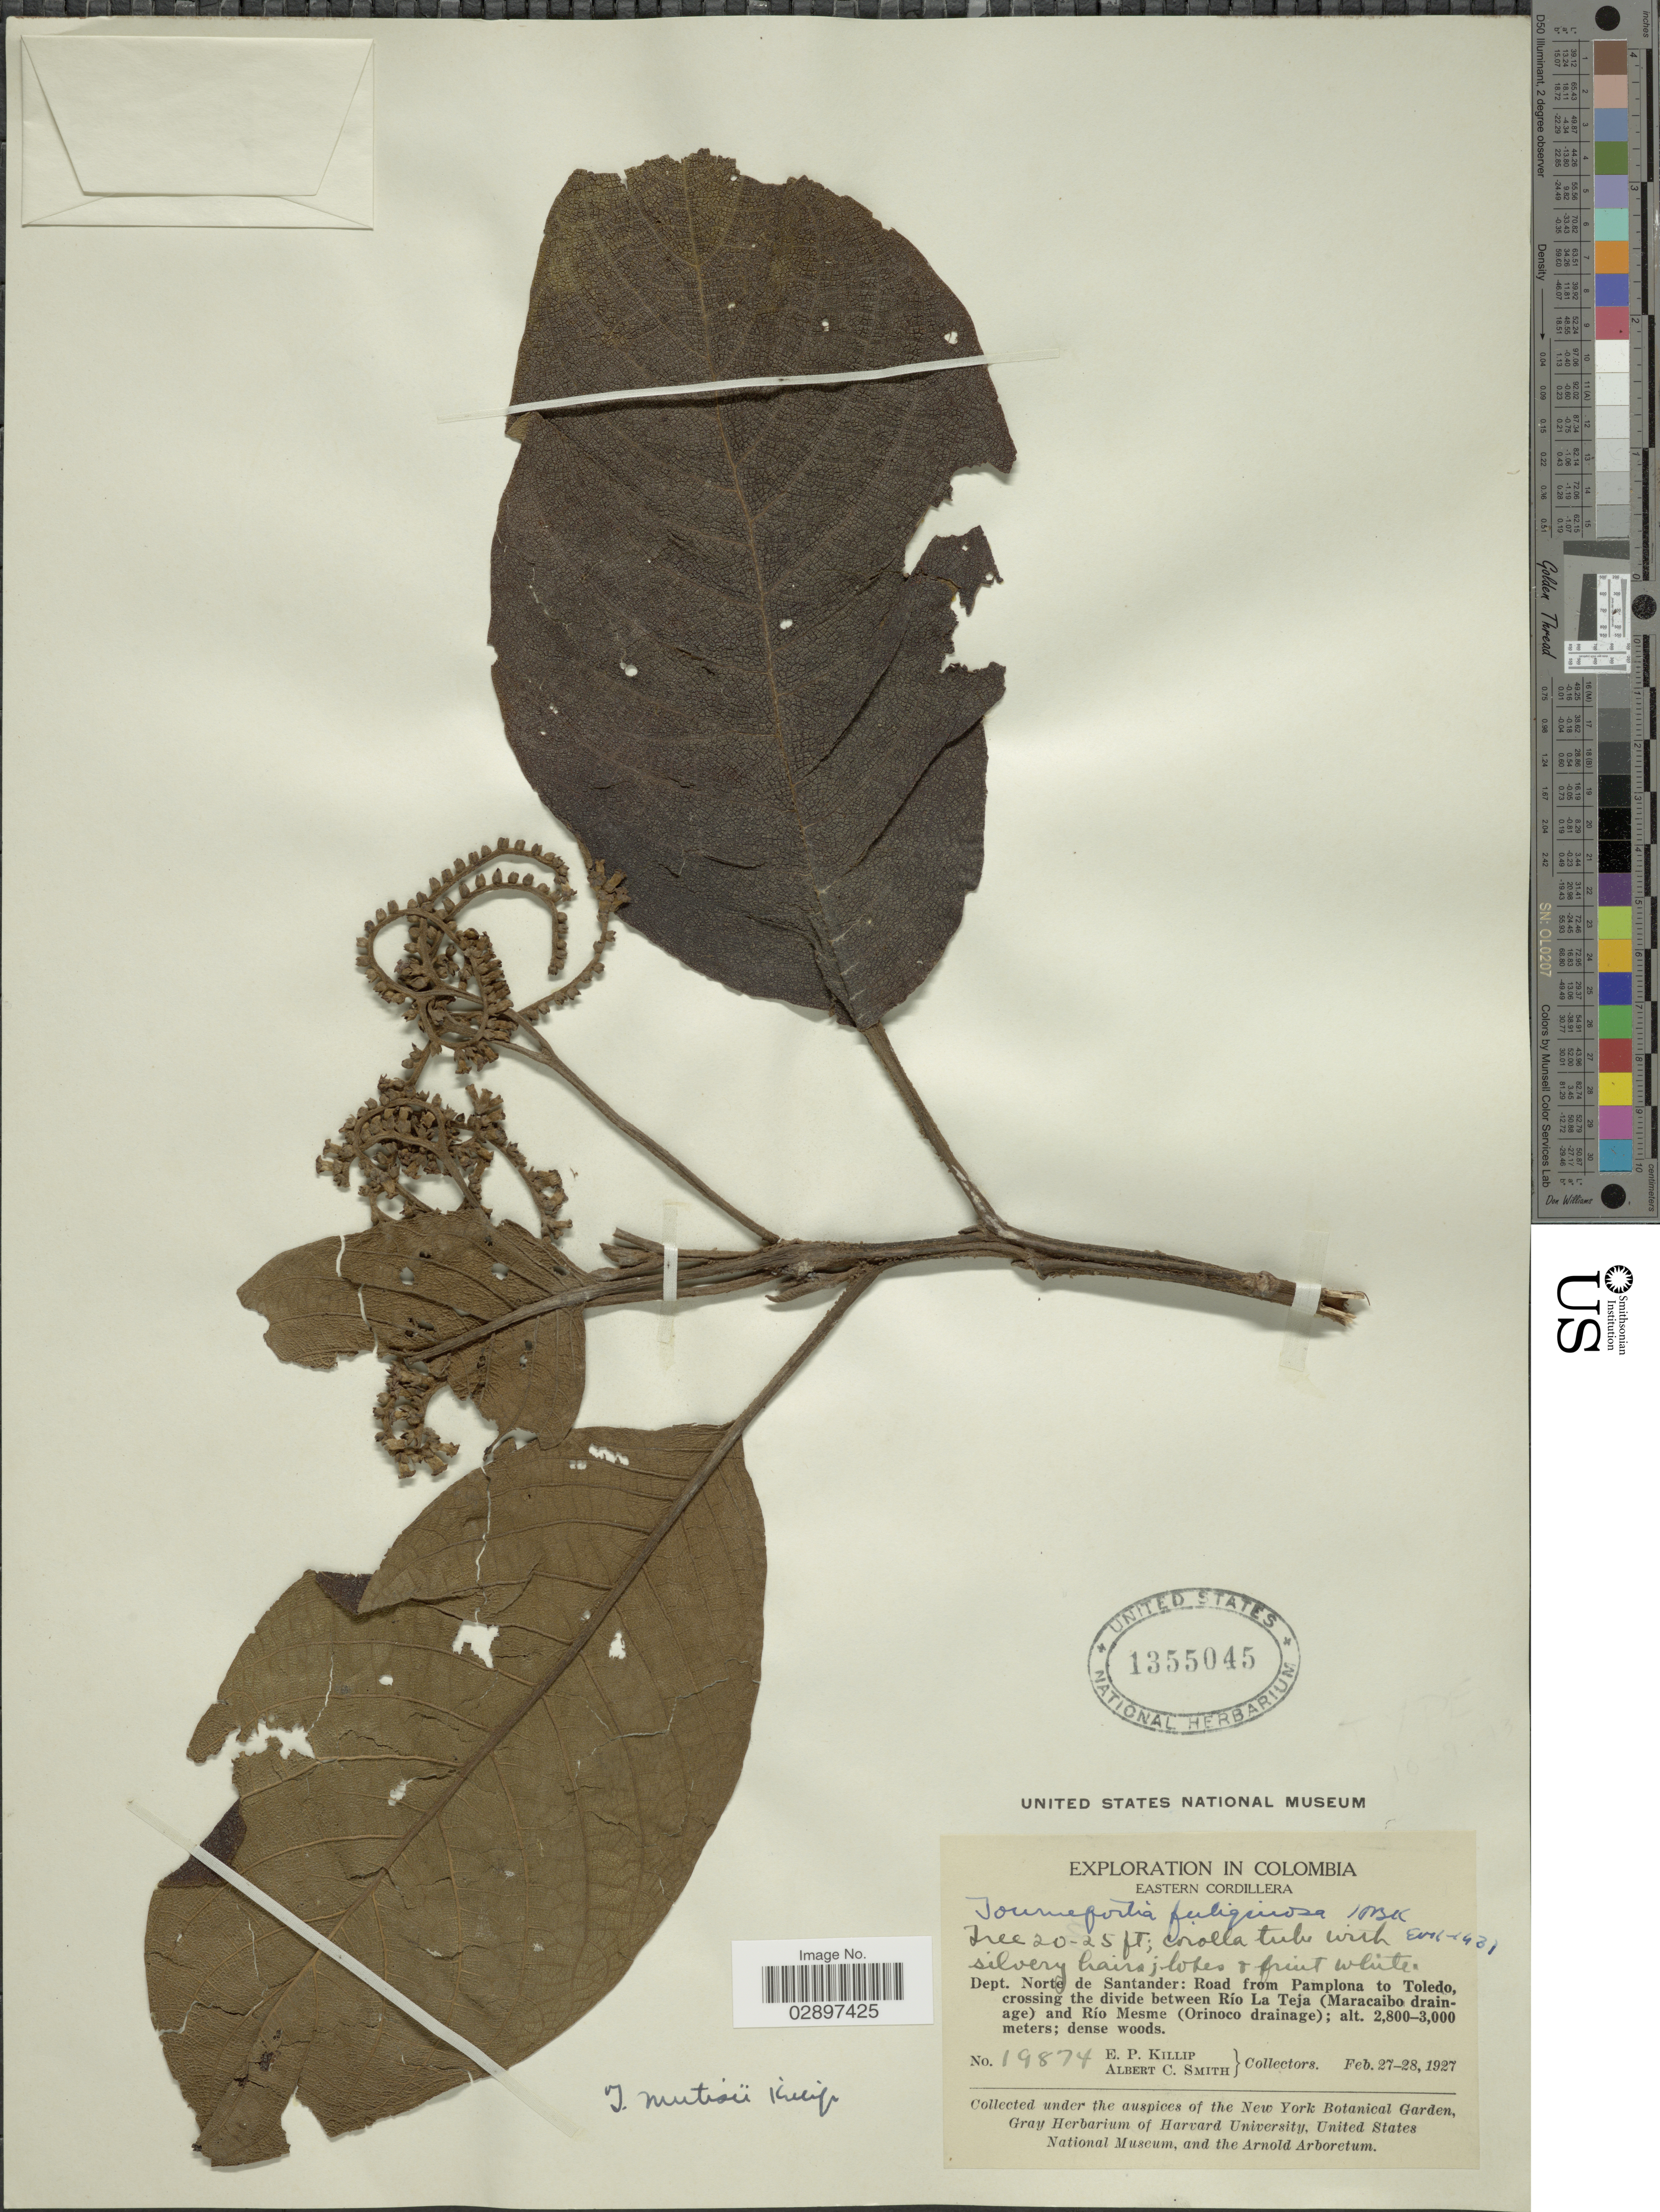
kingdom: Plantae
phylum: Tracheophyta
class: Magnoliopsida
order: Boraginales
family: Heliotropiaceae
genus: Tournefortia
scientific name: Tournefortia mutisii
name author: Killip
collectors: E. P. Killip & A. C. Smith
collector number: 19874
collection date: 1927-02-27/1927-02-28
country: Colombia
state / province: Norte de Santander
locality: Dept. Norte de Santander: Road from Pamplona to Toledo, crossing the divide between Río La Teja (Maracaibo drainage) and Río Mesme (Orinoco drainage). Eastern Cordillera.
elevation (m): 2800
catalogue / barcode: US 1355045